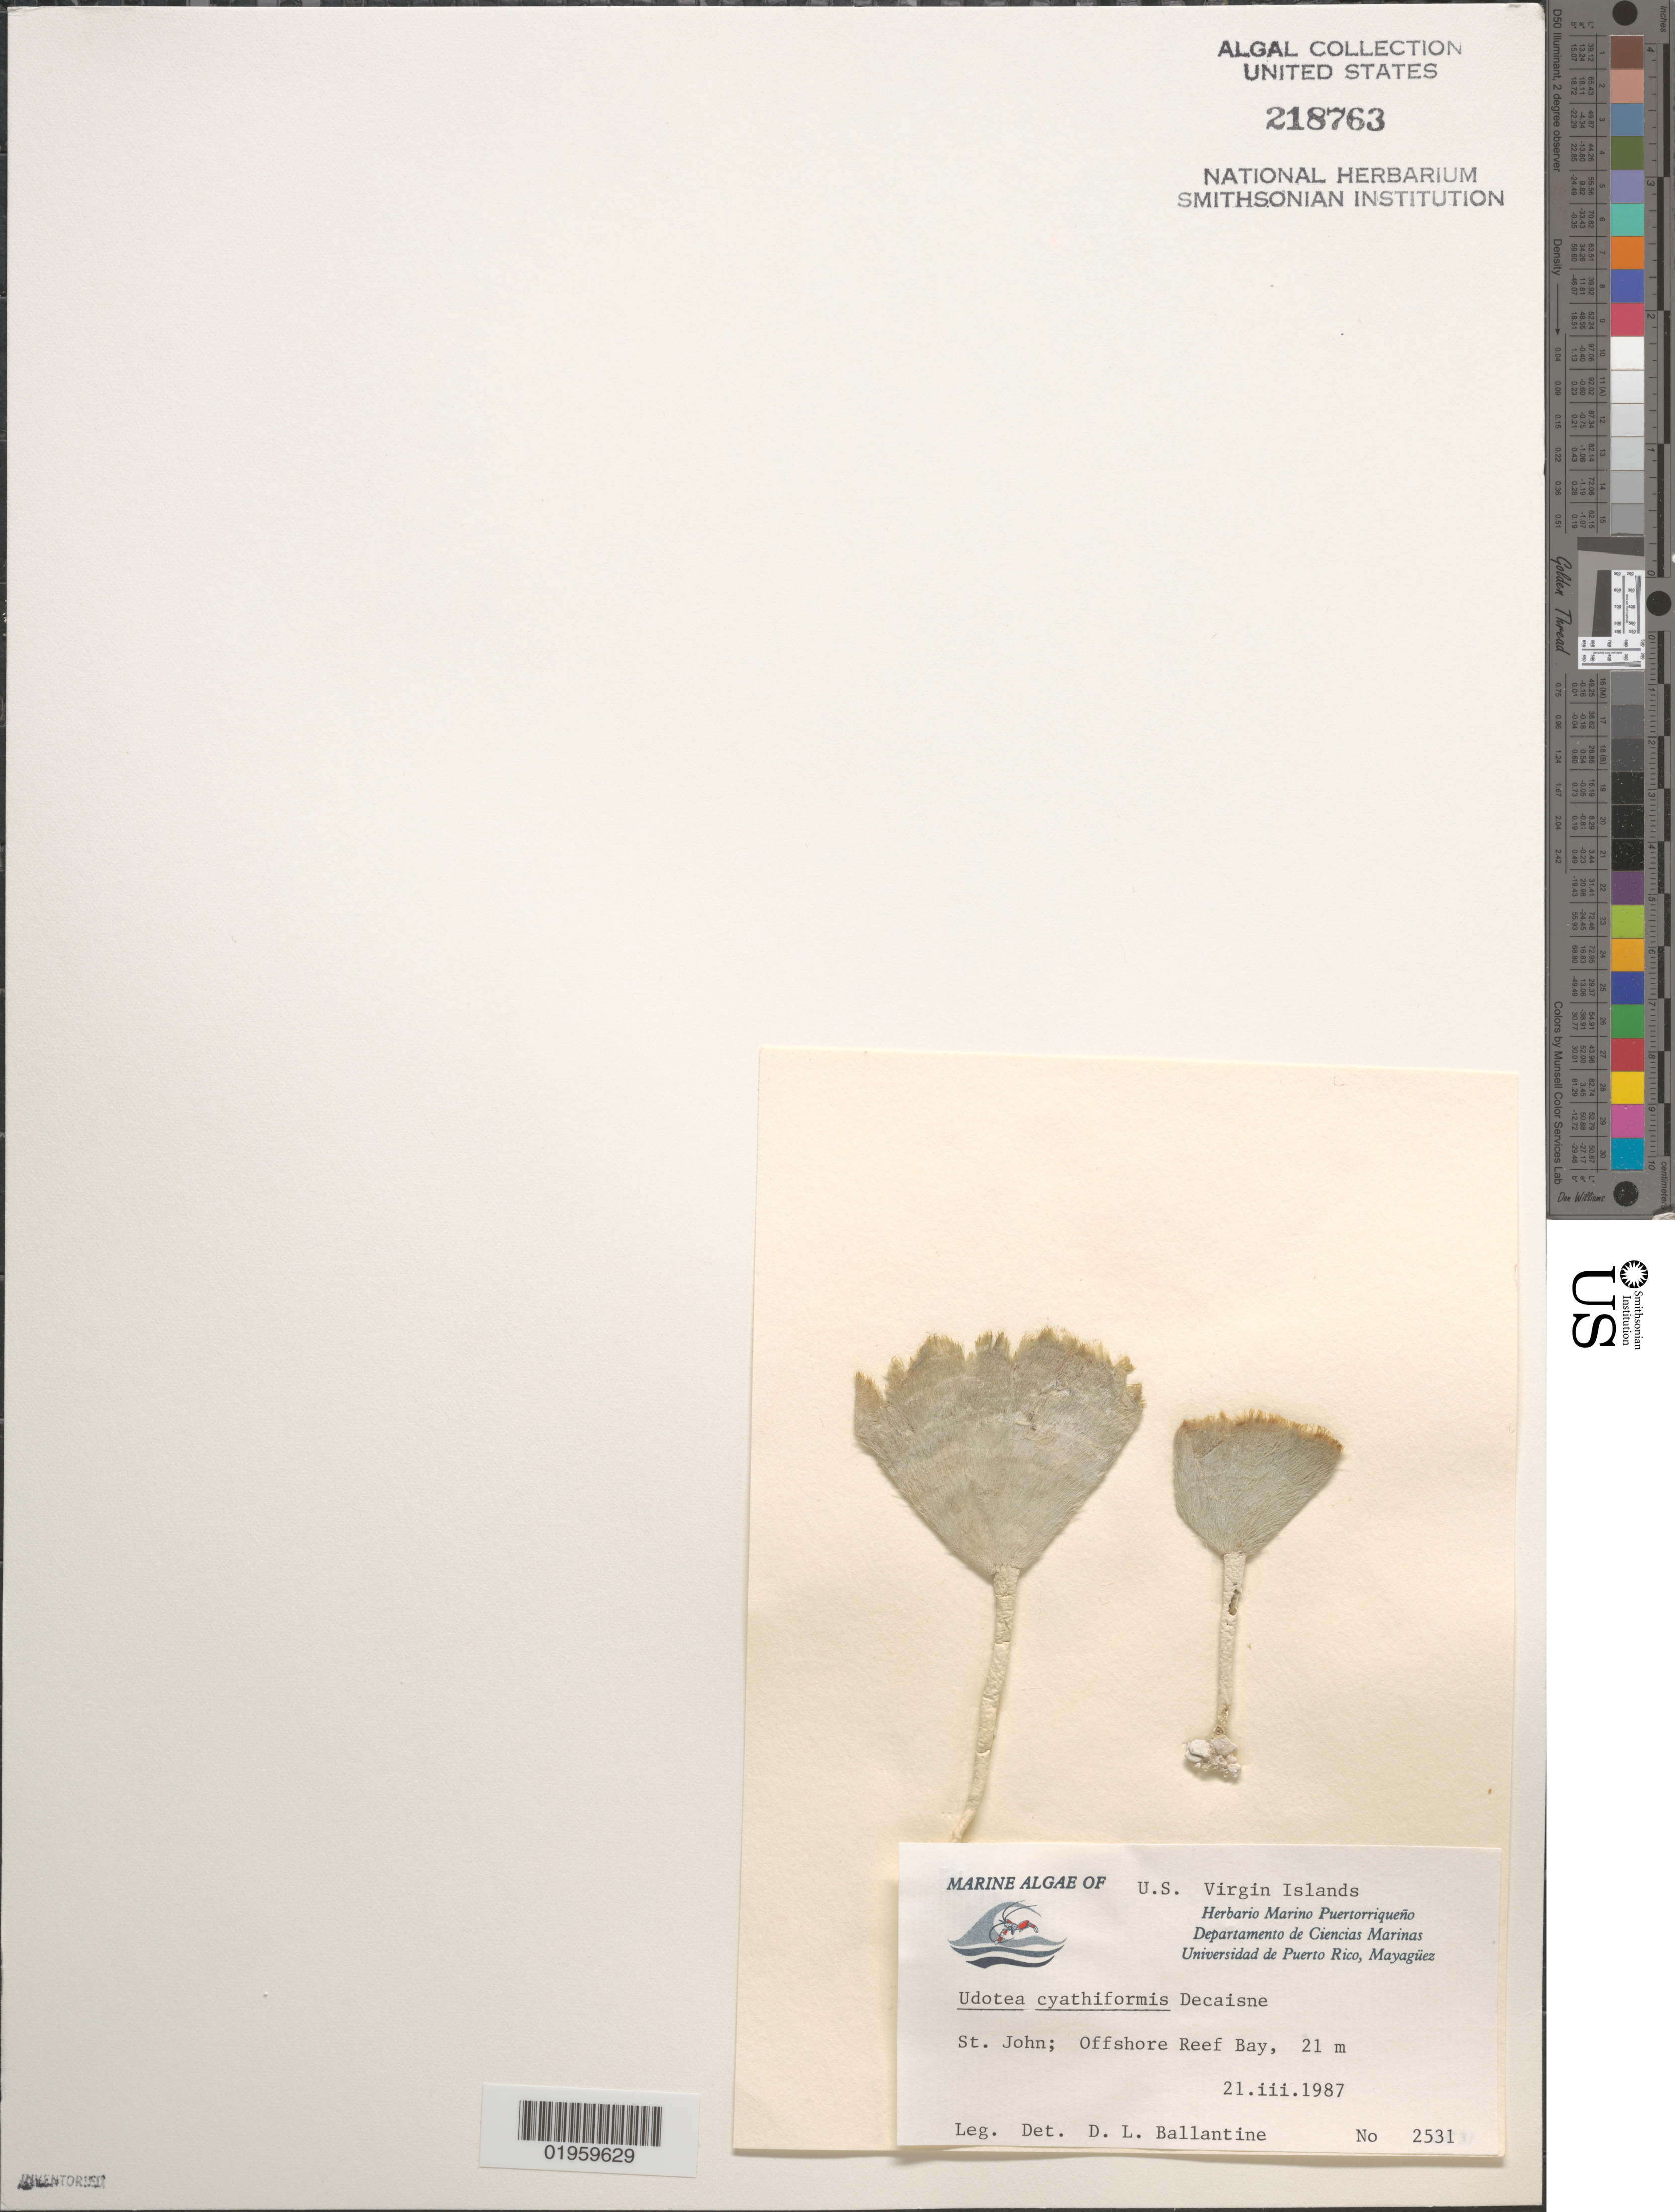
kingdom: Plantae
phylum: Chlorophyta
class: Ulvophyceae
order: Bryopsidales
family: Udoteaceae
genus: Udotea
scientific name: Udotea cyathiformis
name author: Decne.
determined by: Ballantine, D. L.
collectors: D.L. Ballantine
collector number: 2531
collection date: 1987-03-21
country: U.S. Virgin Islands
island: St. John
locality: Offshore Bay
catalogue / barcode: US 218763